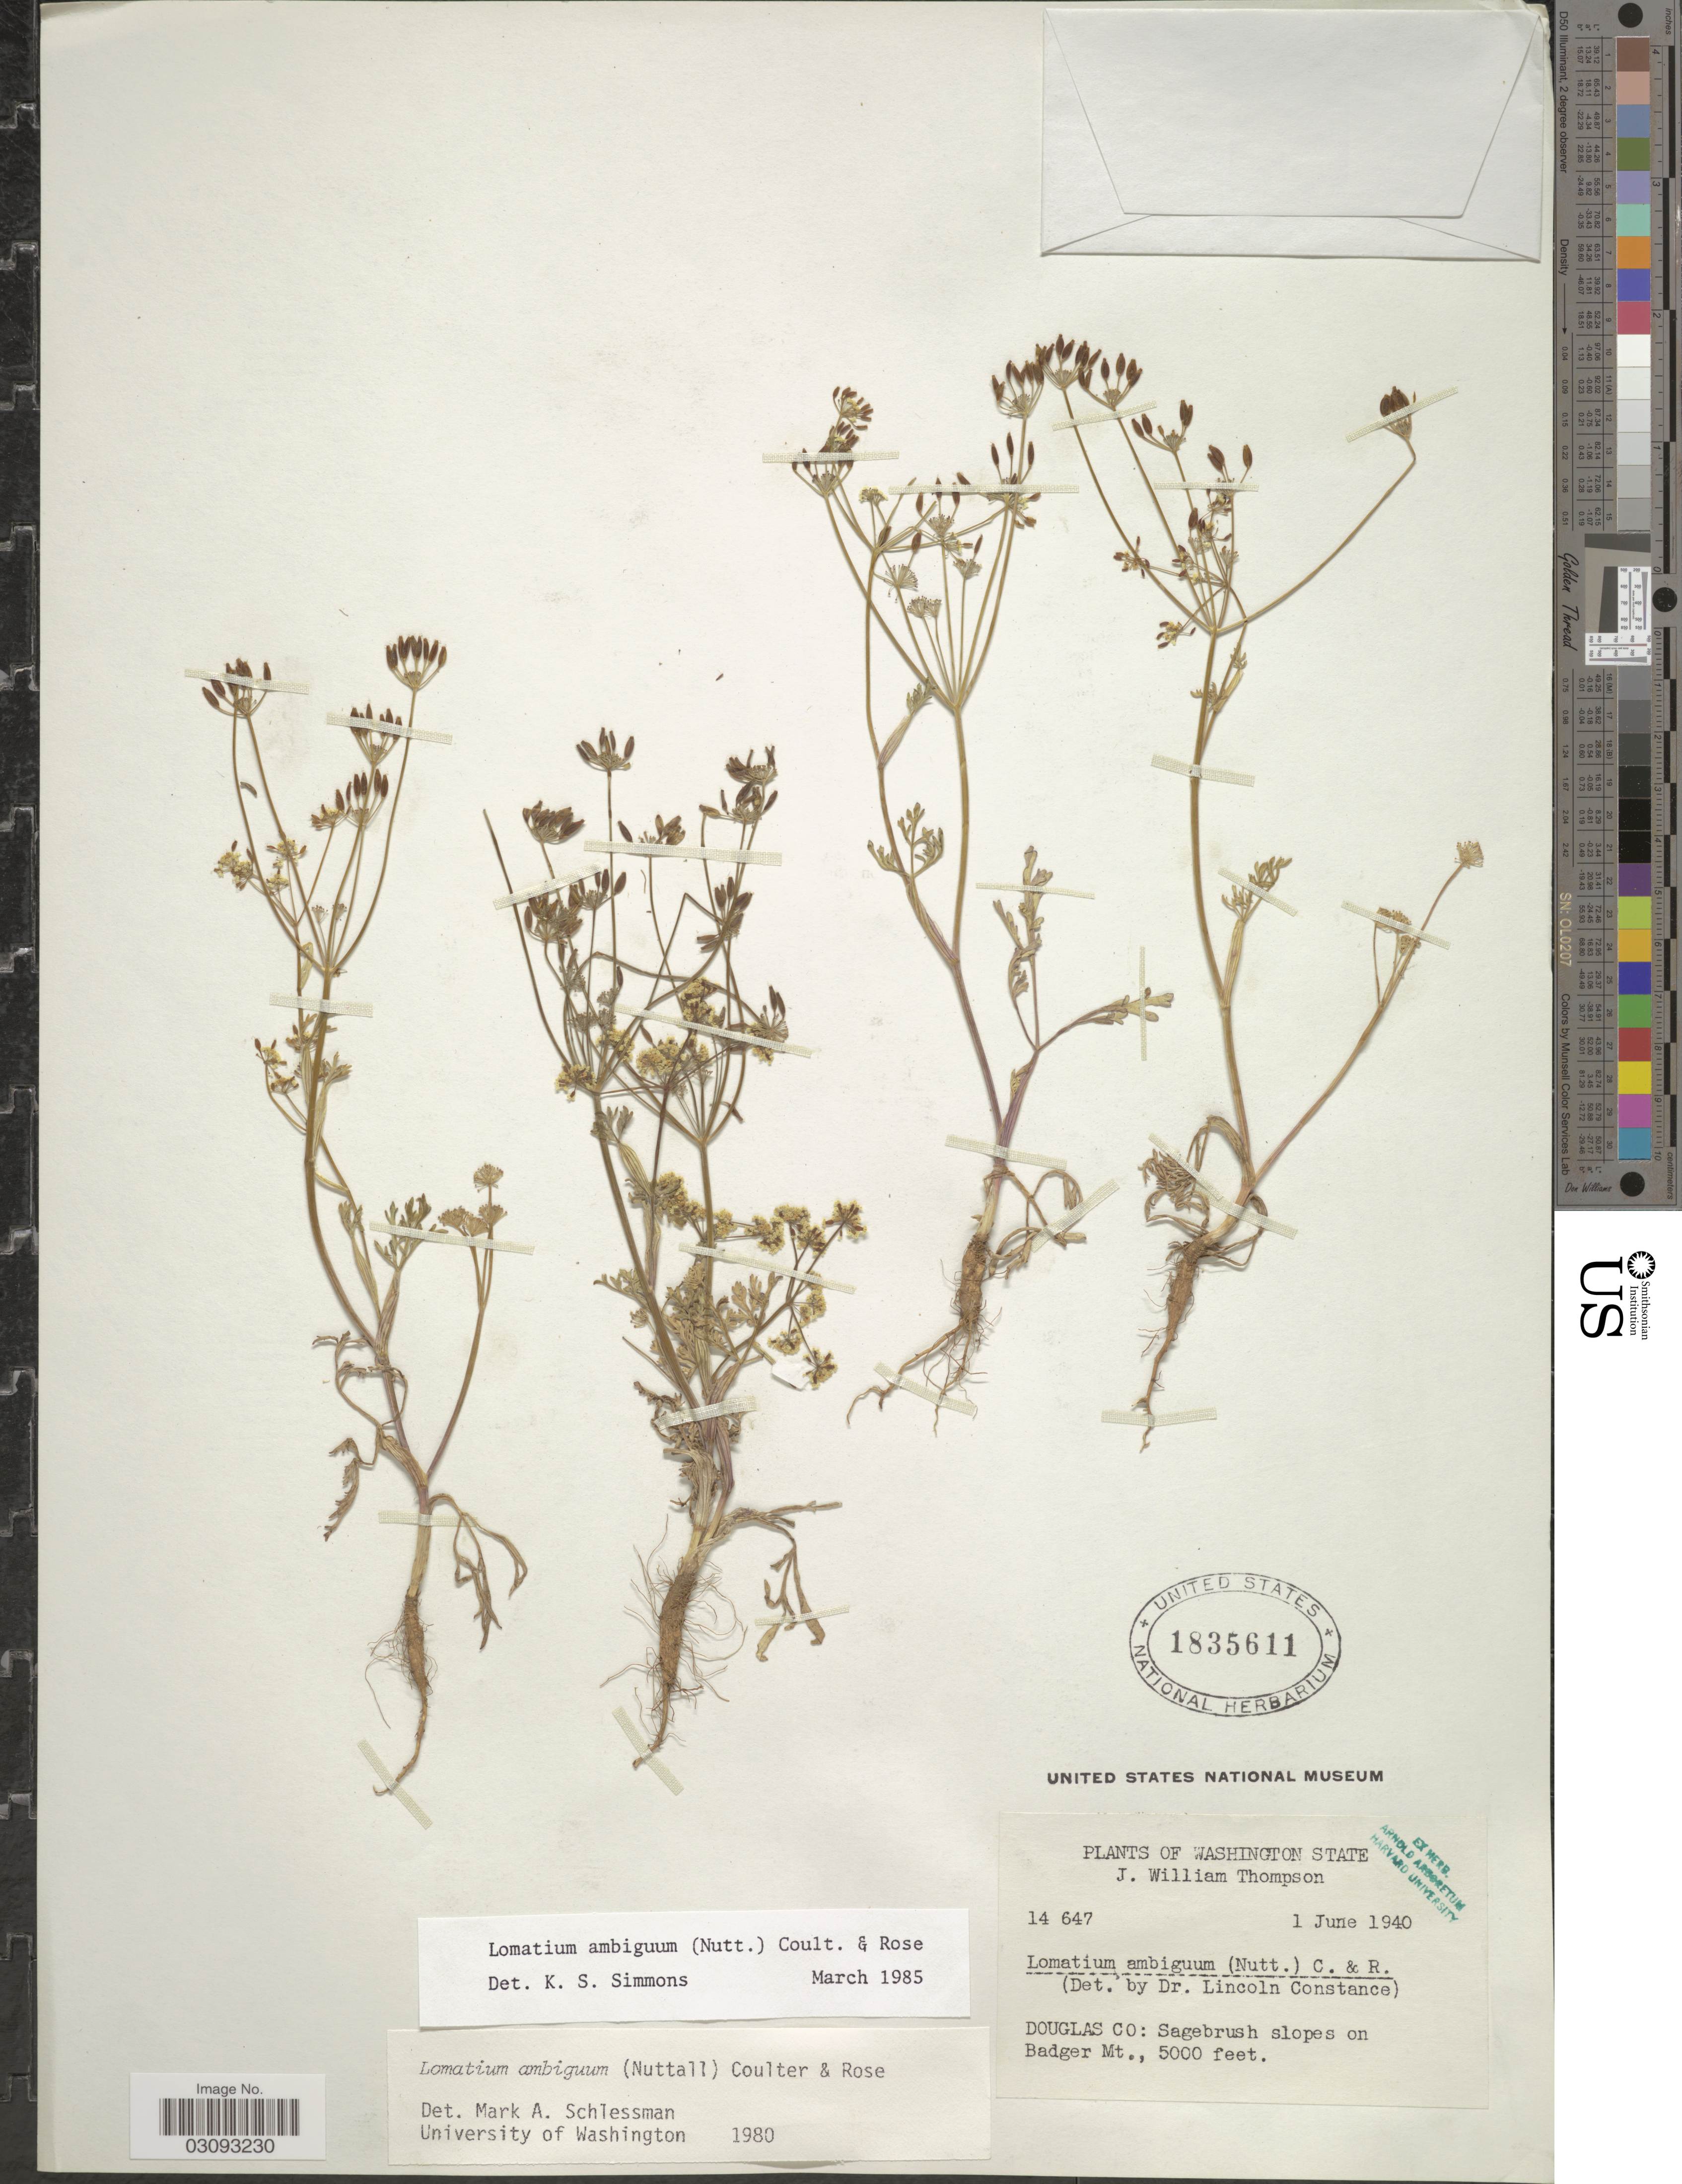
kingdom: Plantae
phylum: Tracheophyta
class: Magnoliopsida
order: Apiales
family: Apiaceae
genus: Lomatium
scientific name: Lomatium ambiguum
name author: (Nutt.) Coult. & Rose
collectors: J. W. Thompson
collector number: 14647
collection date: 1940-06-01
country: United States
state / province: Washington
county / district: Douglas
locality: Douglas Co: Sagebrush slopes on Badger Mt.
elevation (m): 1524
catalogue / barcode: US 1835611